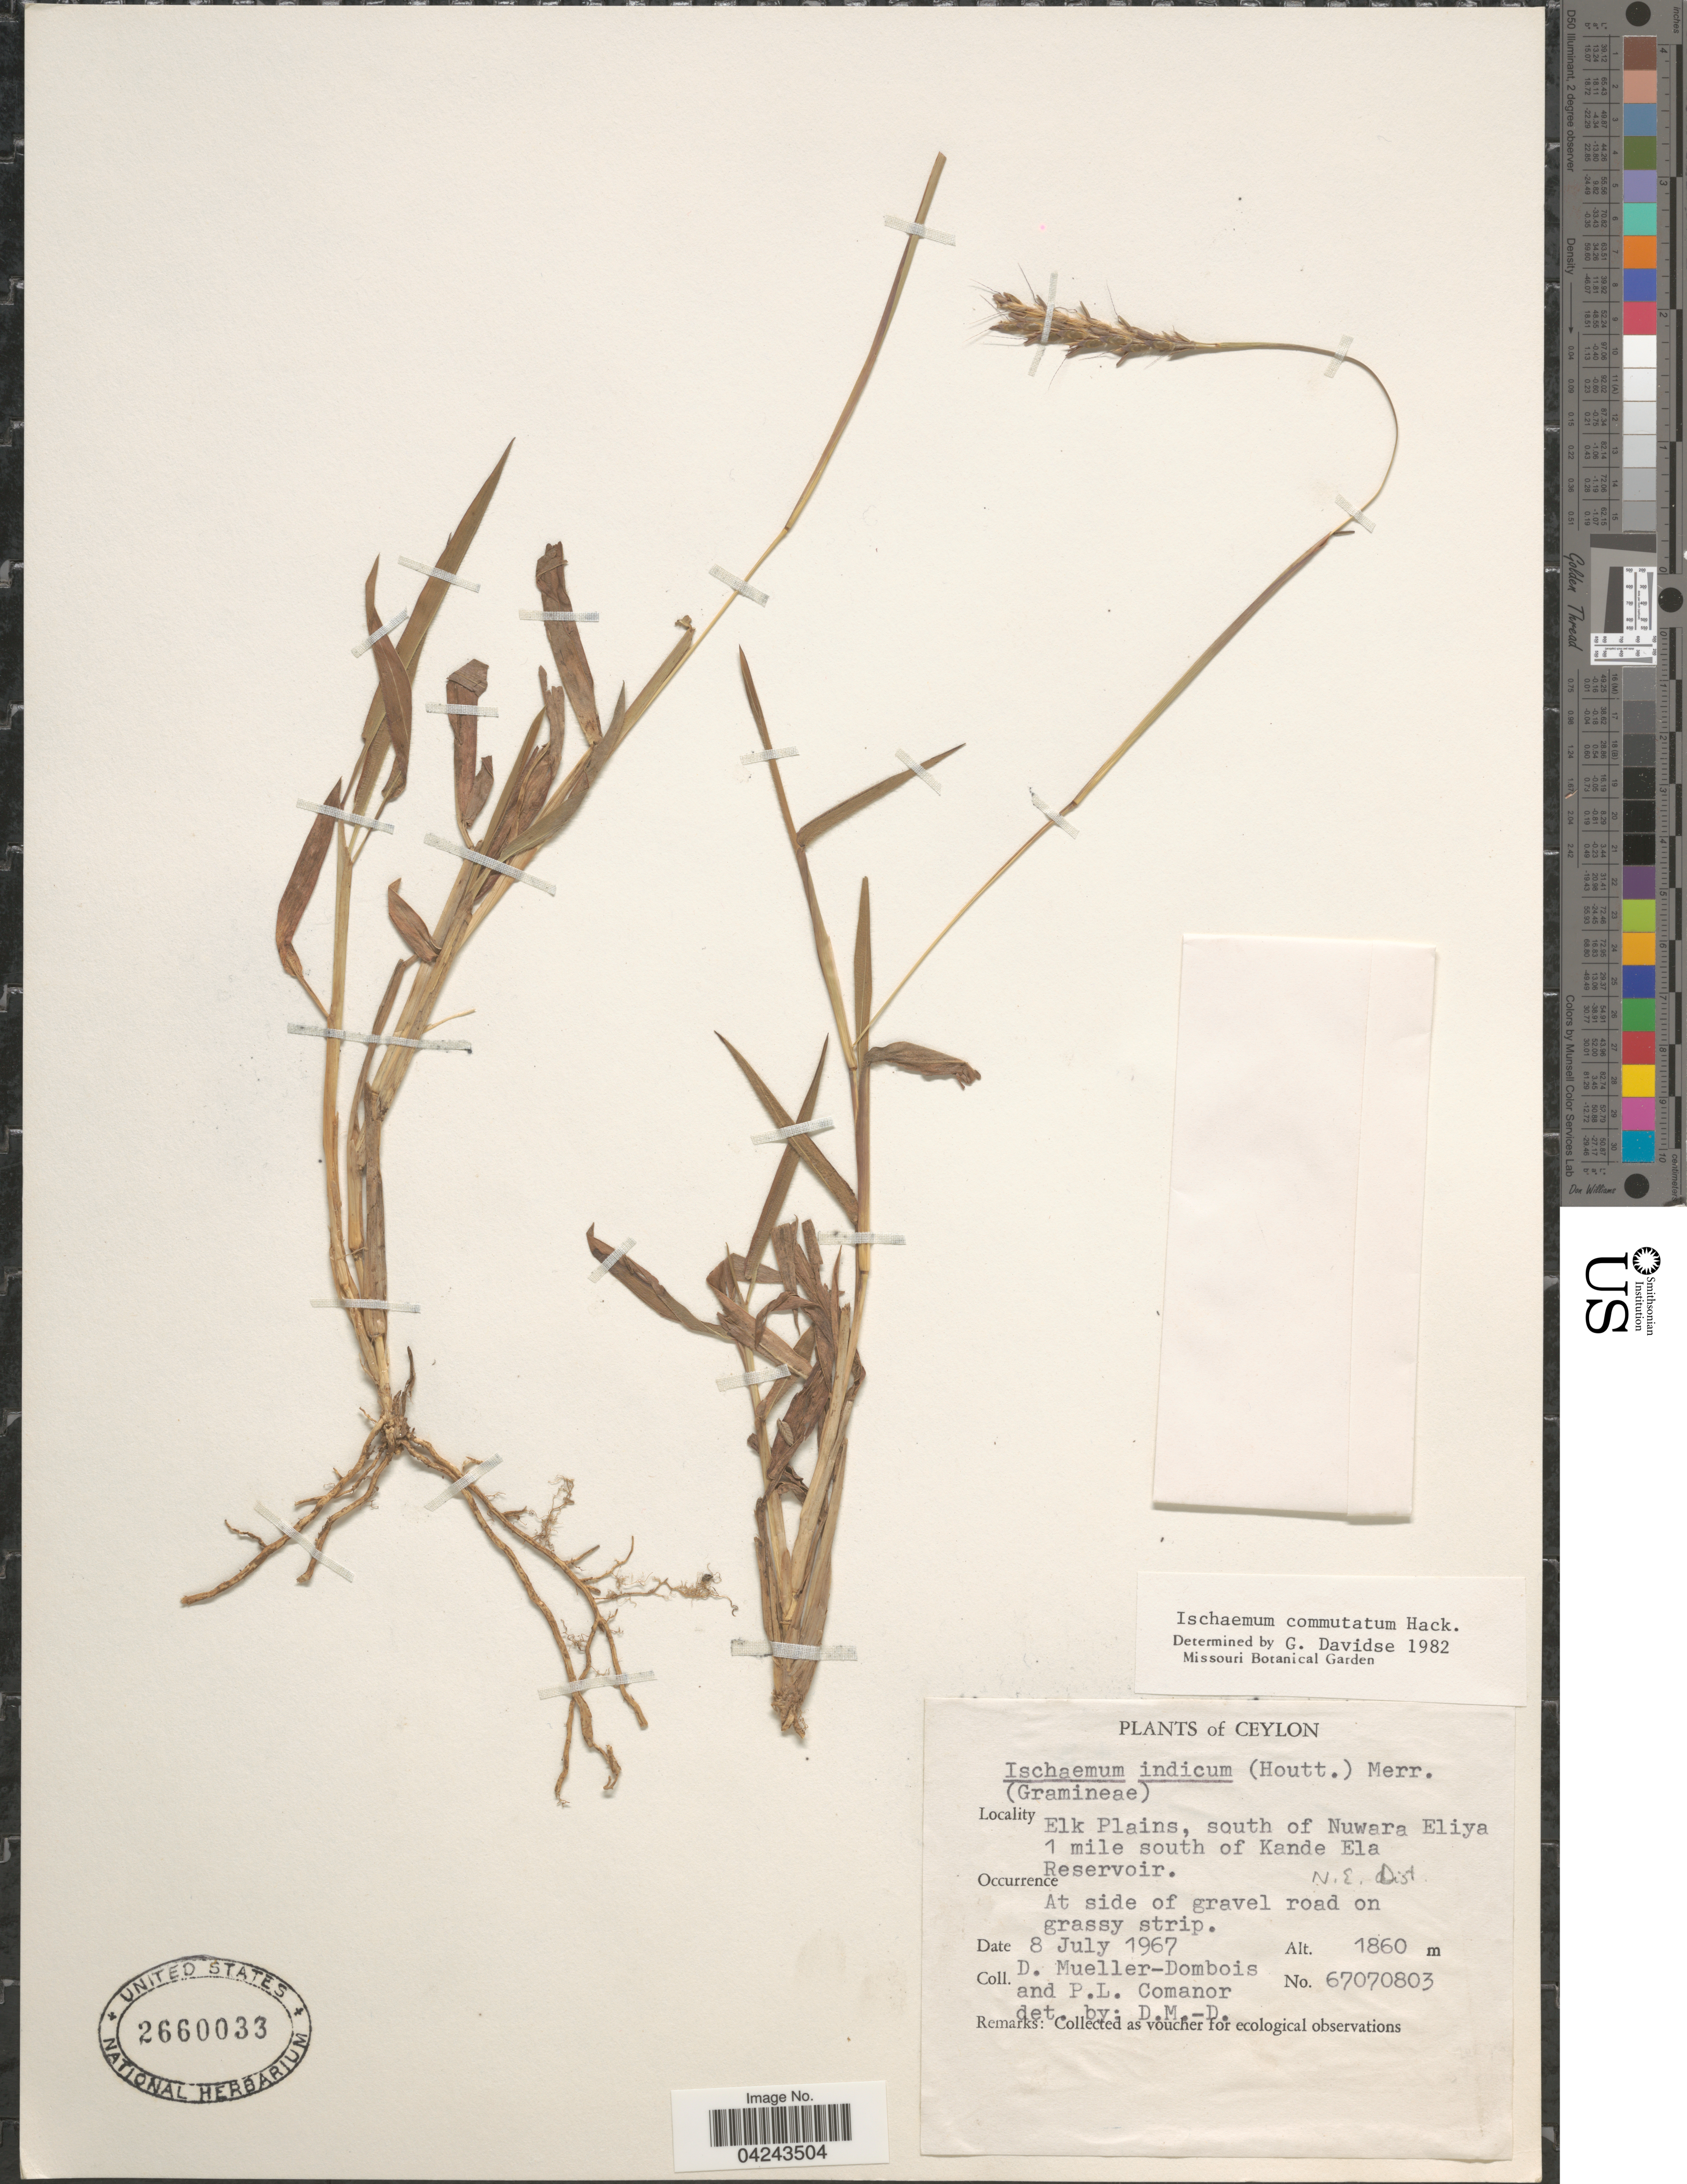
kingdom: Plantae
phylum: Tracheophyta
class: Liliopsida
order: Poales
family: Poaceae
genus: Ischaemum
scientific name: Ischaemum commutatum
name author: Hack.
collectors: D. Mueller-Dombois & P. Comanor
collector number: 67070803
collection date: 1967-07-08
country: Sri Lanka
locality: Ceylon. Elk Plains, south of Nuwara Eliya 1 mile south of Kande Ela Reservoir. N.E. dist. At side of gravel road on grassy strip.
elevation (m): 1860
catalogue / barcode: US 2660033